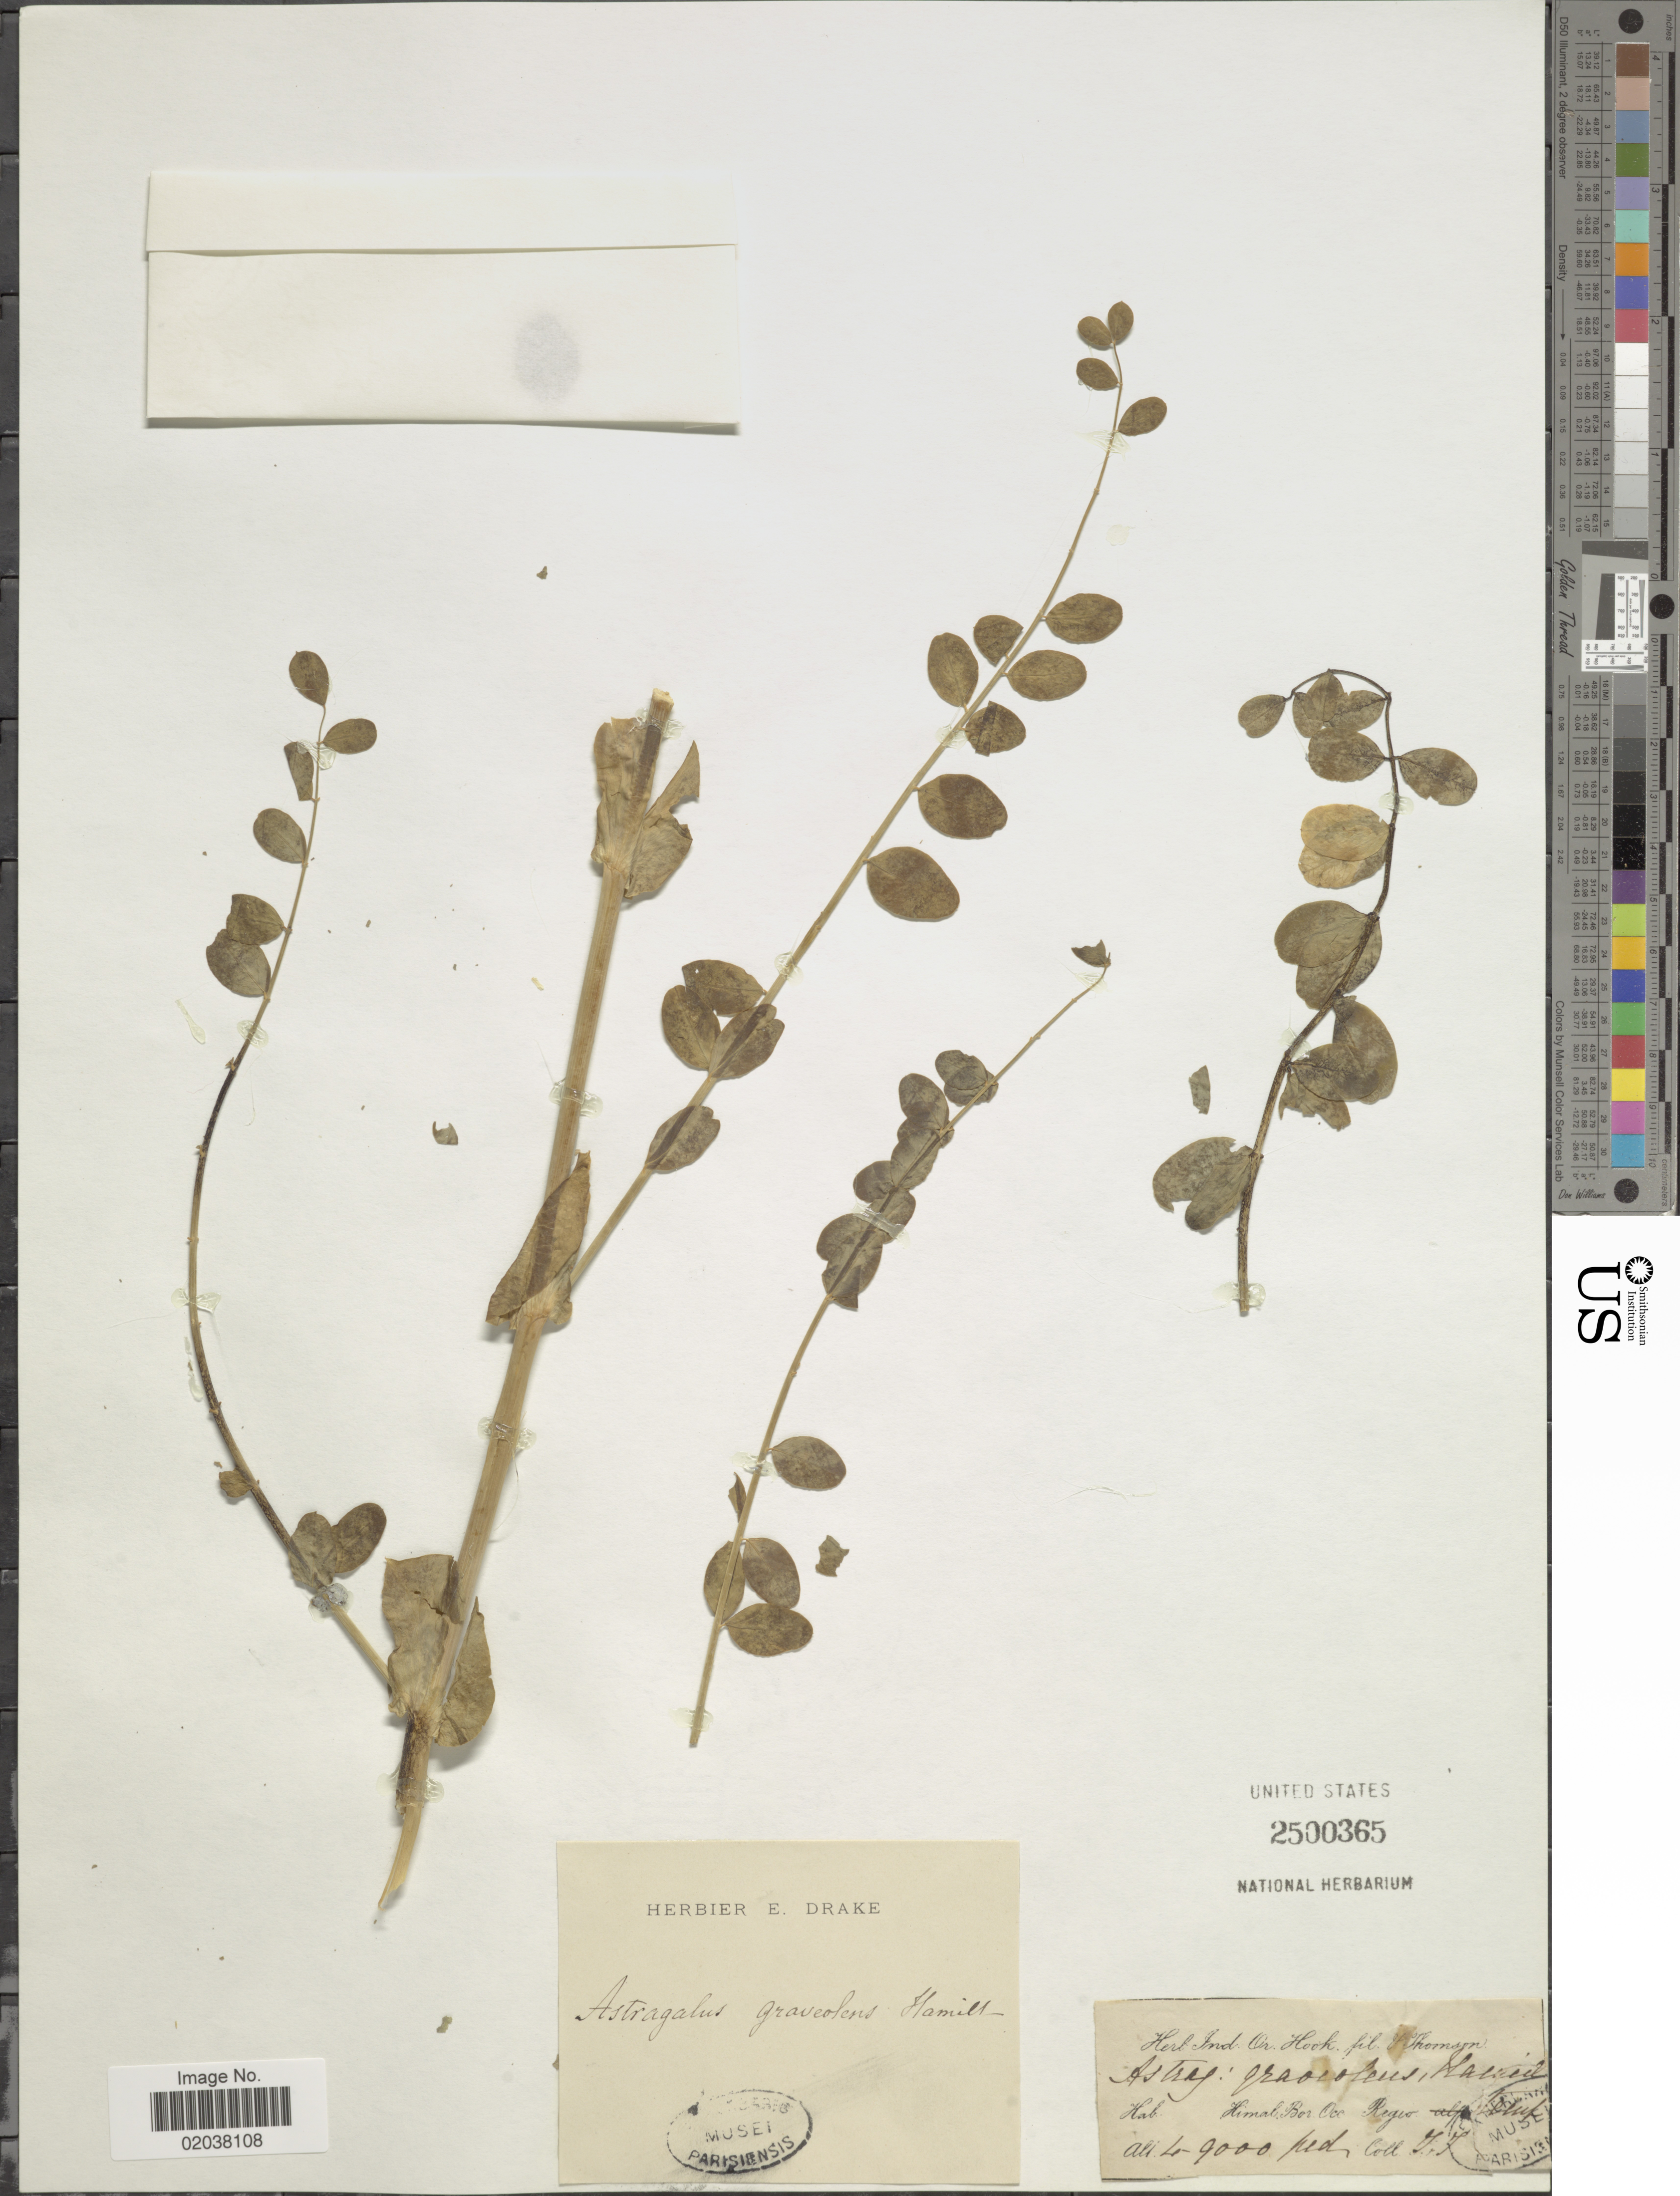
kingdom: Plantae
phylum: Tracheophyta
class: Magnoliopsida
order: Fabales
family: Fabaceae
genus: Astragalus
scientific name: Astragalus graveolens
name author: Benth.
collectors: -- Thomson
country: Bhutan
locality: Himal. Bor. Occ., Regio temp.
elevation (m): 1219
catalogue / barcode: US 2500365